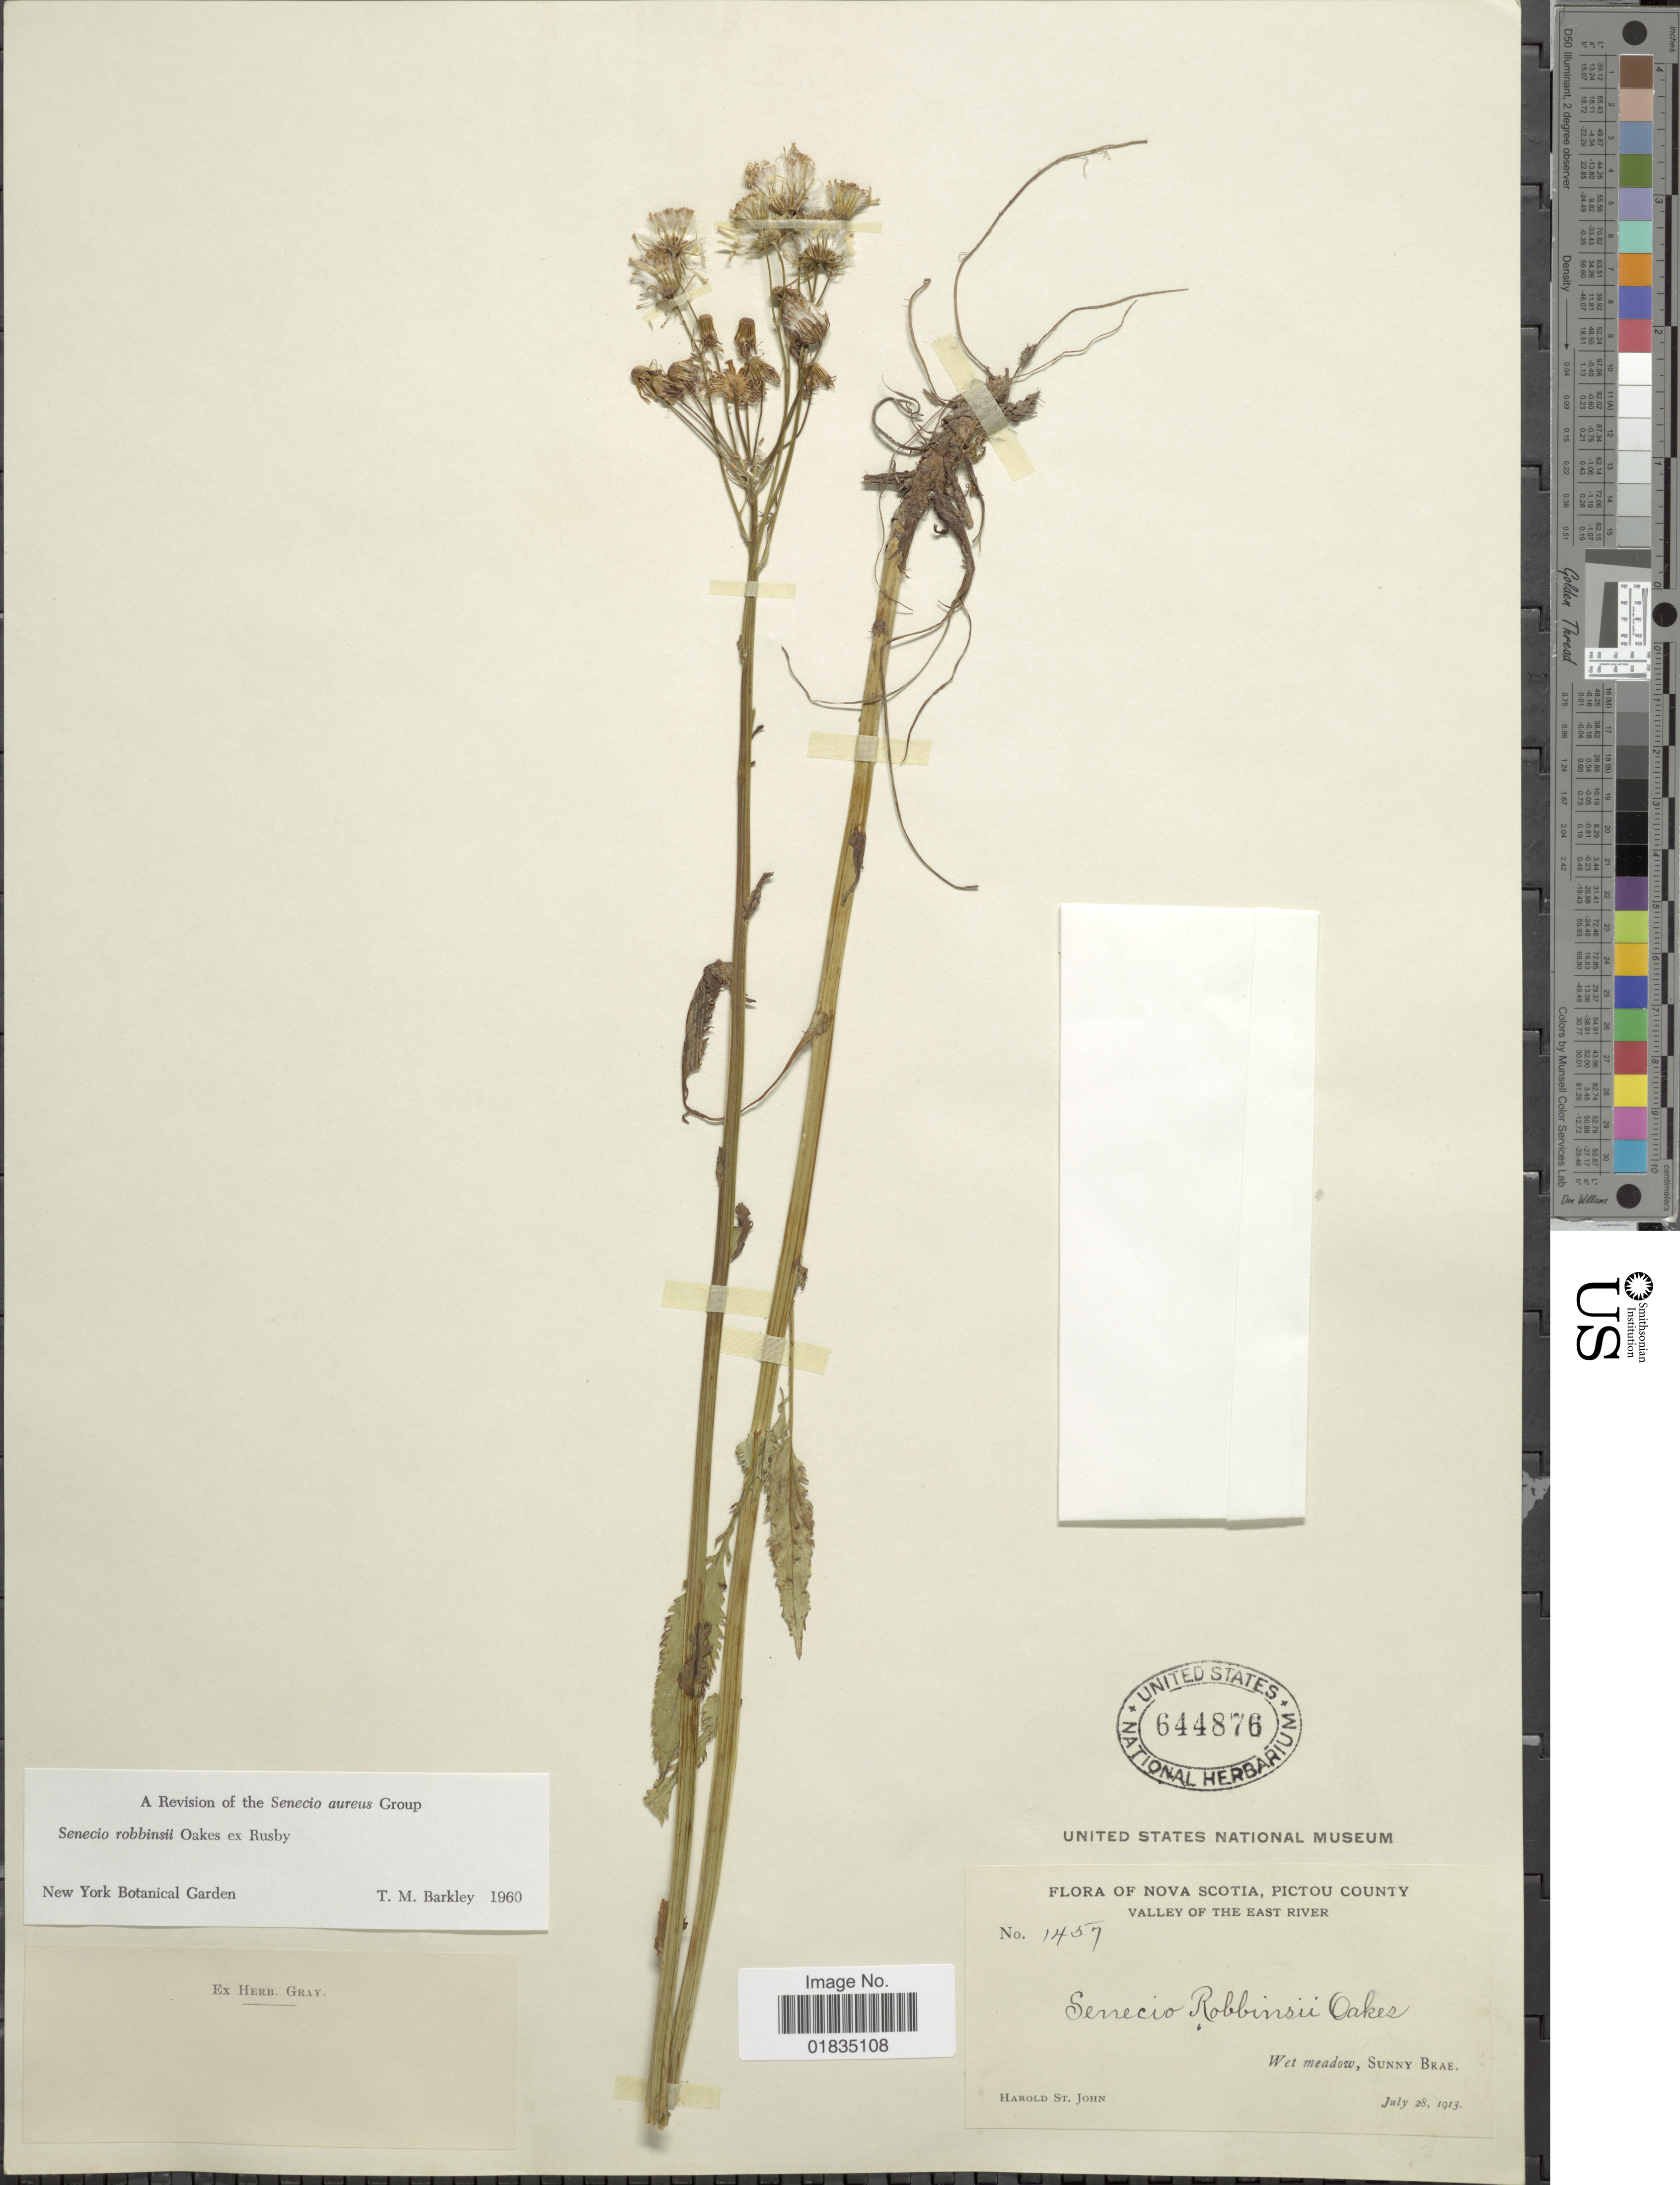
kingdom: Plantae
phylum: Tracheophyta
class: Magnoliopsida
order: Asterales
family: Asteraceae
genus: Packera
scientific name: Packera schweinitziana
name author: (Nutt.) W.A. Weber & Á. Löve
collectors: H. St. John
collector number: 1457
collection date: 1913-07-28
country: Canada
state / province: Nova Scotia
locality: Pictou County, Valley of the East River, Sunny Brae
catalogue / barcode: US 644876